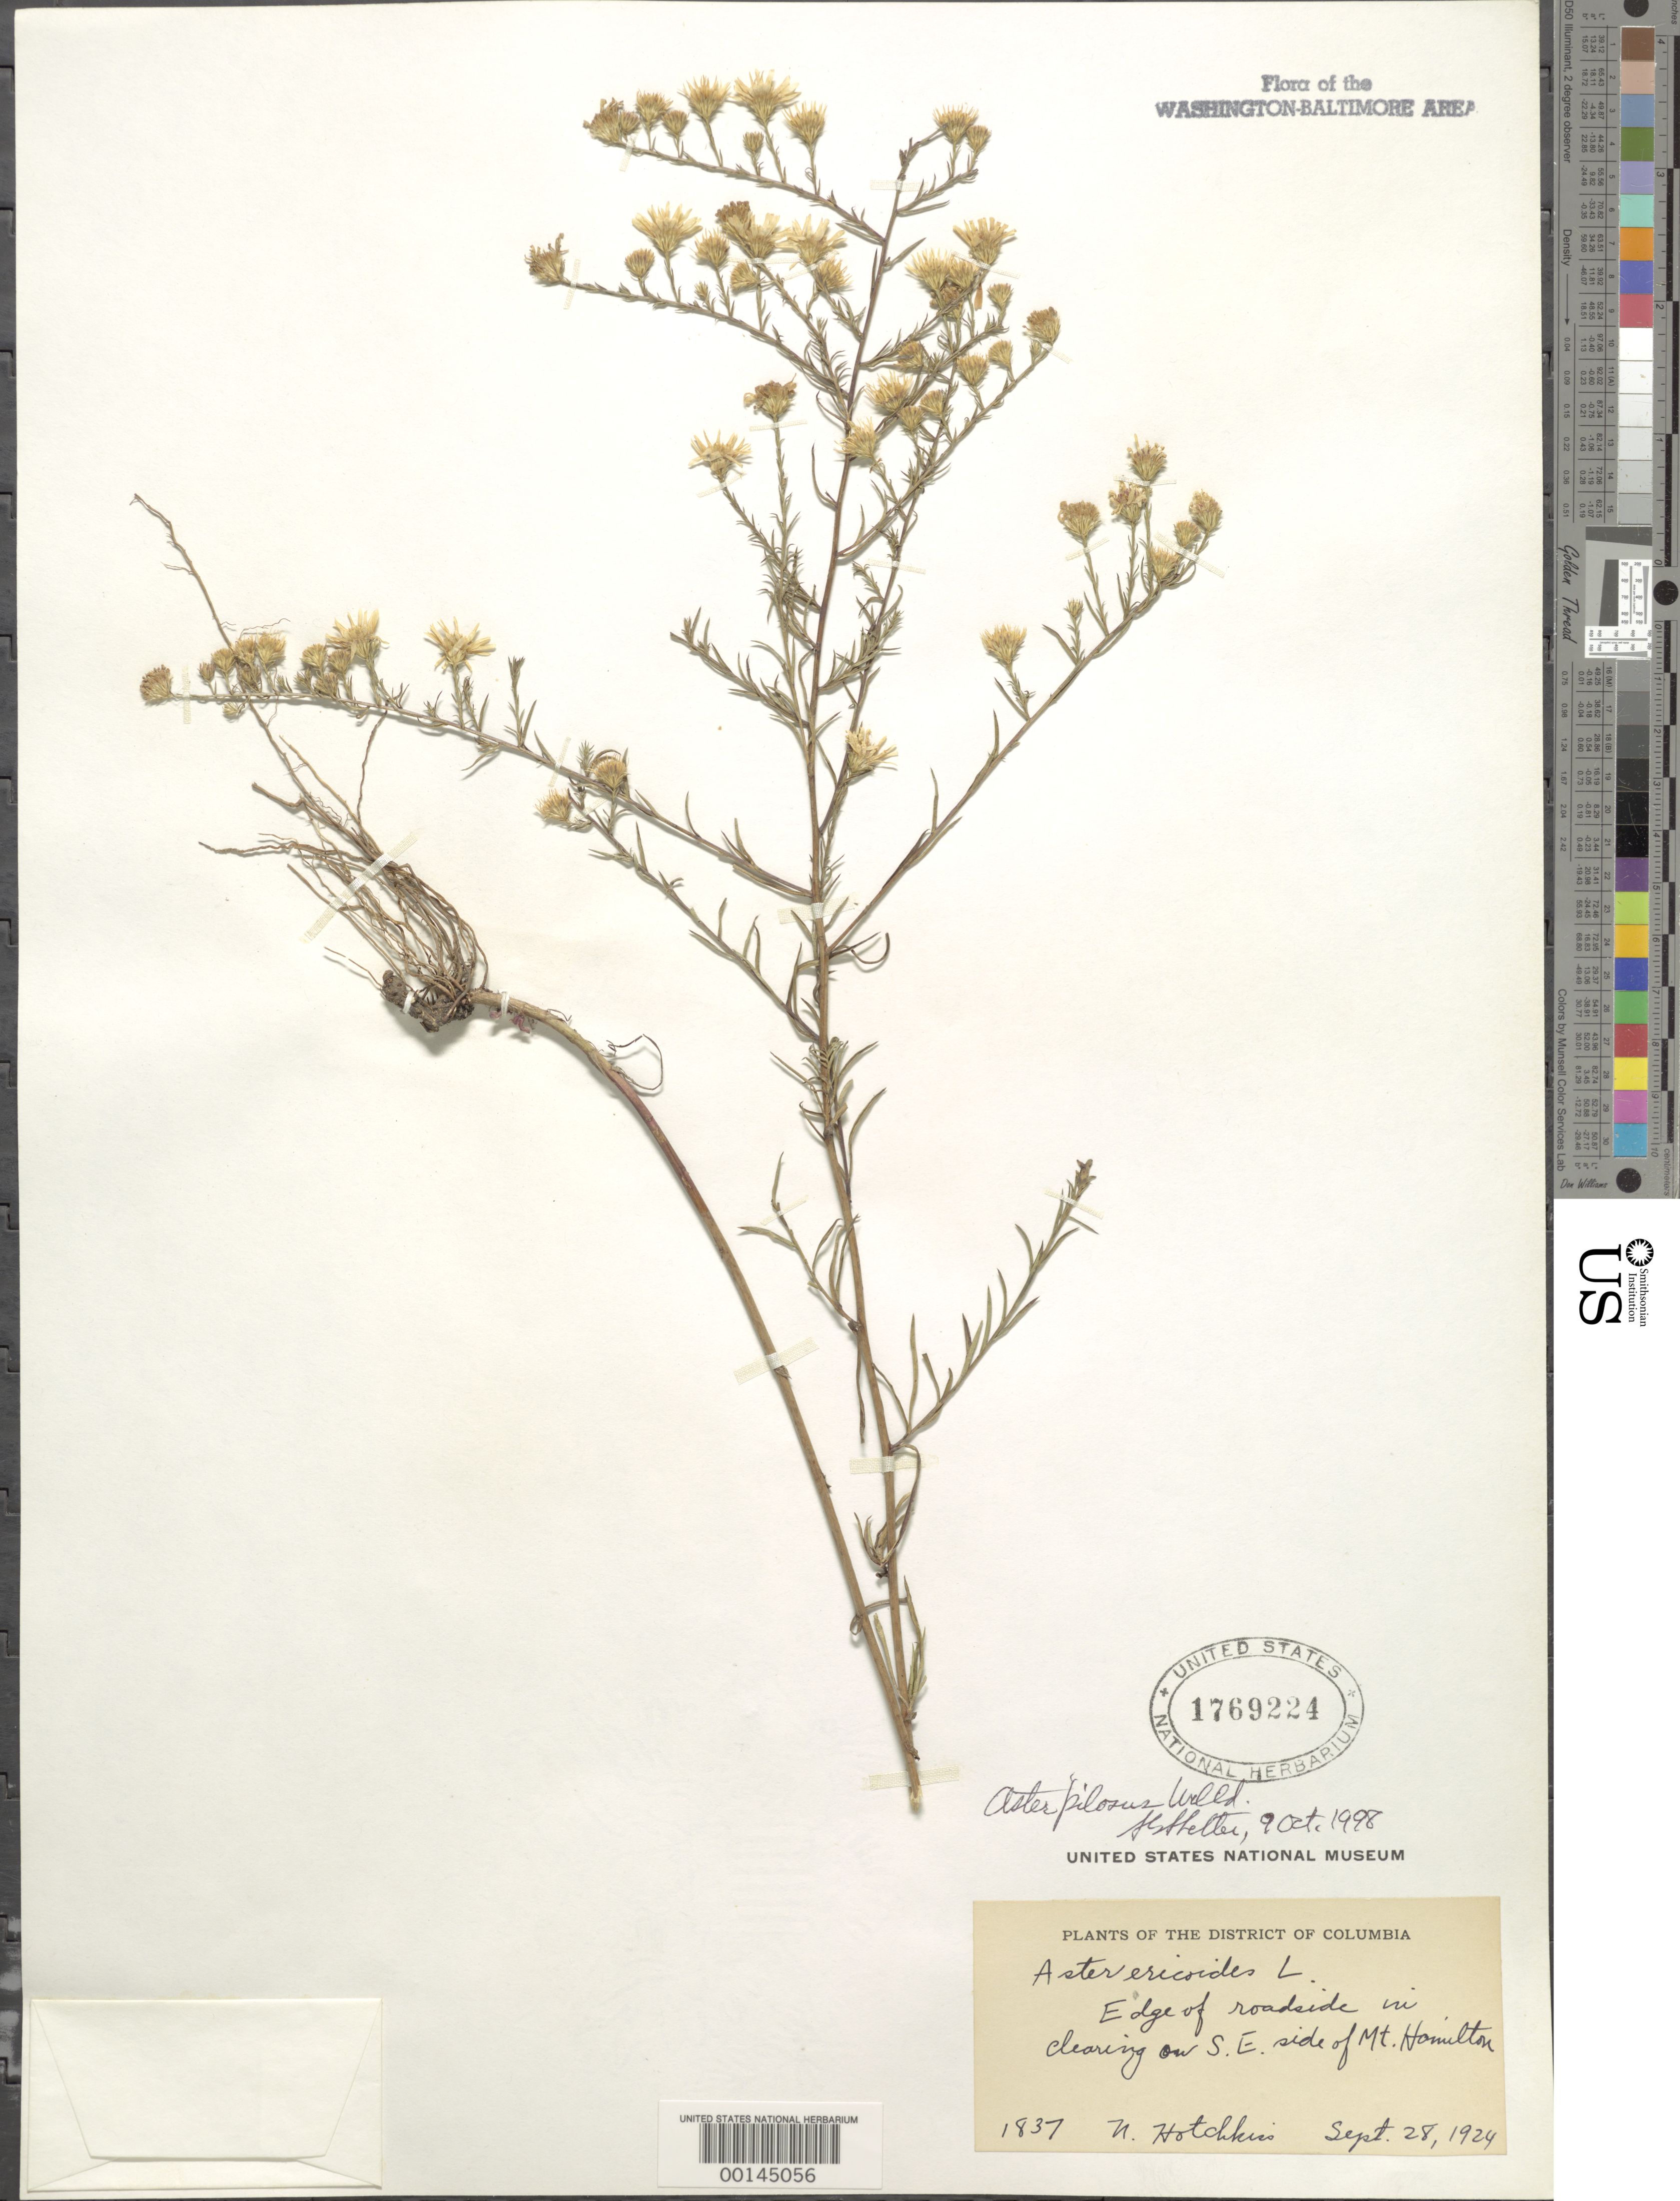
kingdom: Plantae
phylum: Tracheophyta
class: Magnoliopsida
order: Asterales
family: Asteraceae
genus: Symphyotrichum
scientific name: Symphyotrichum pilosum var. pringlei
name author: (A. Gray) G.L. Nesom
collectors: N. Hotchkiss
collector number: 1837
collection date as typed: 28 Sep 1924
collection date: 1924-09-28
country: United States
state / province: District of Columbia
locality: SE side of Mount Hamilton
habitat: Roadside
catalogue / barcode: US 1769224